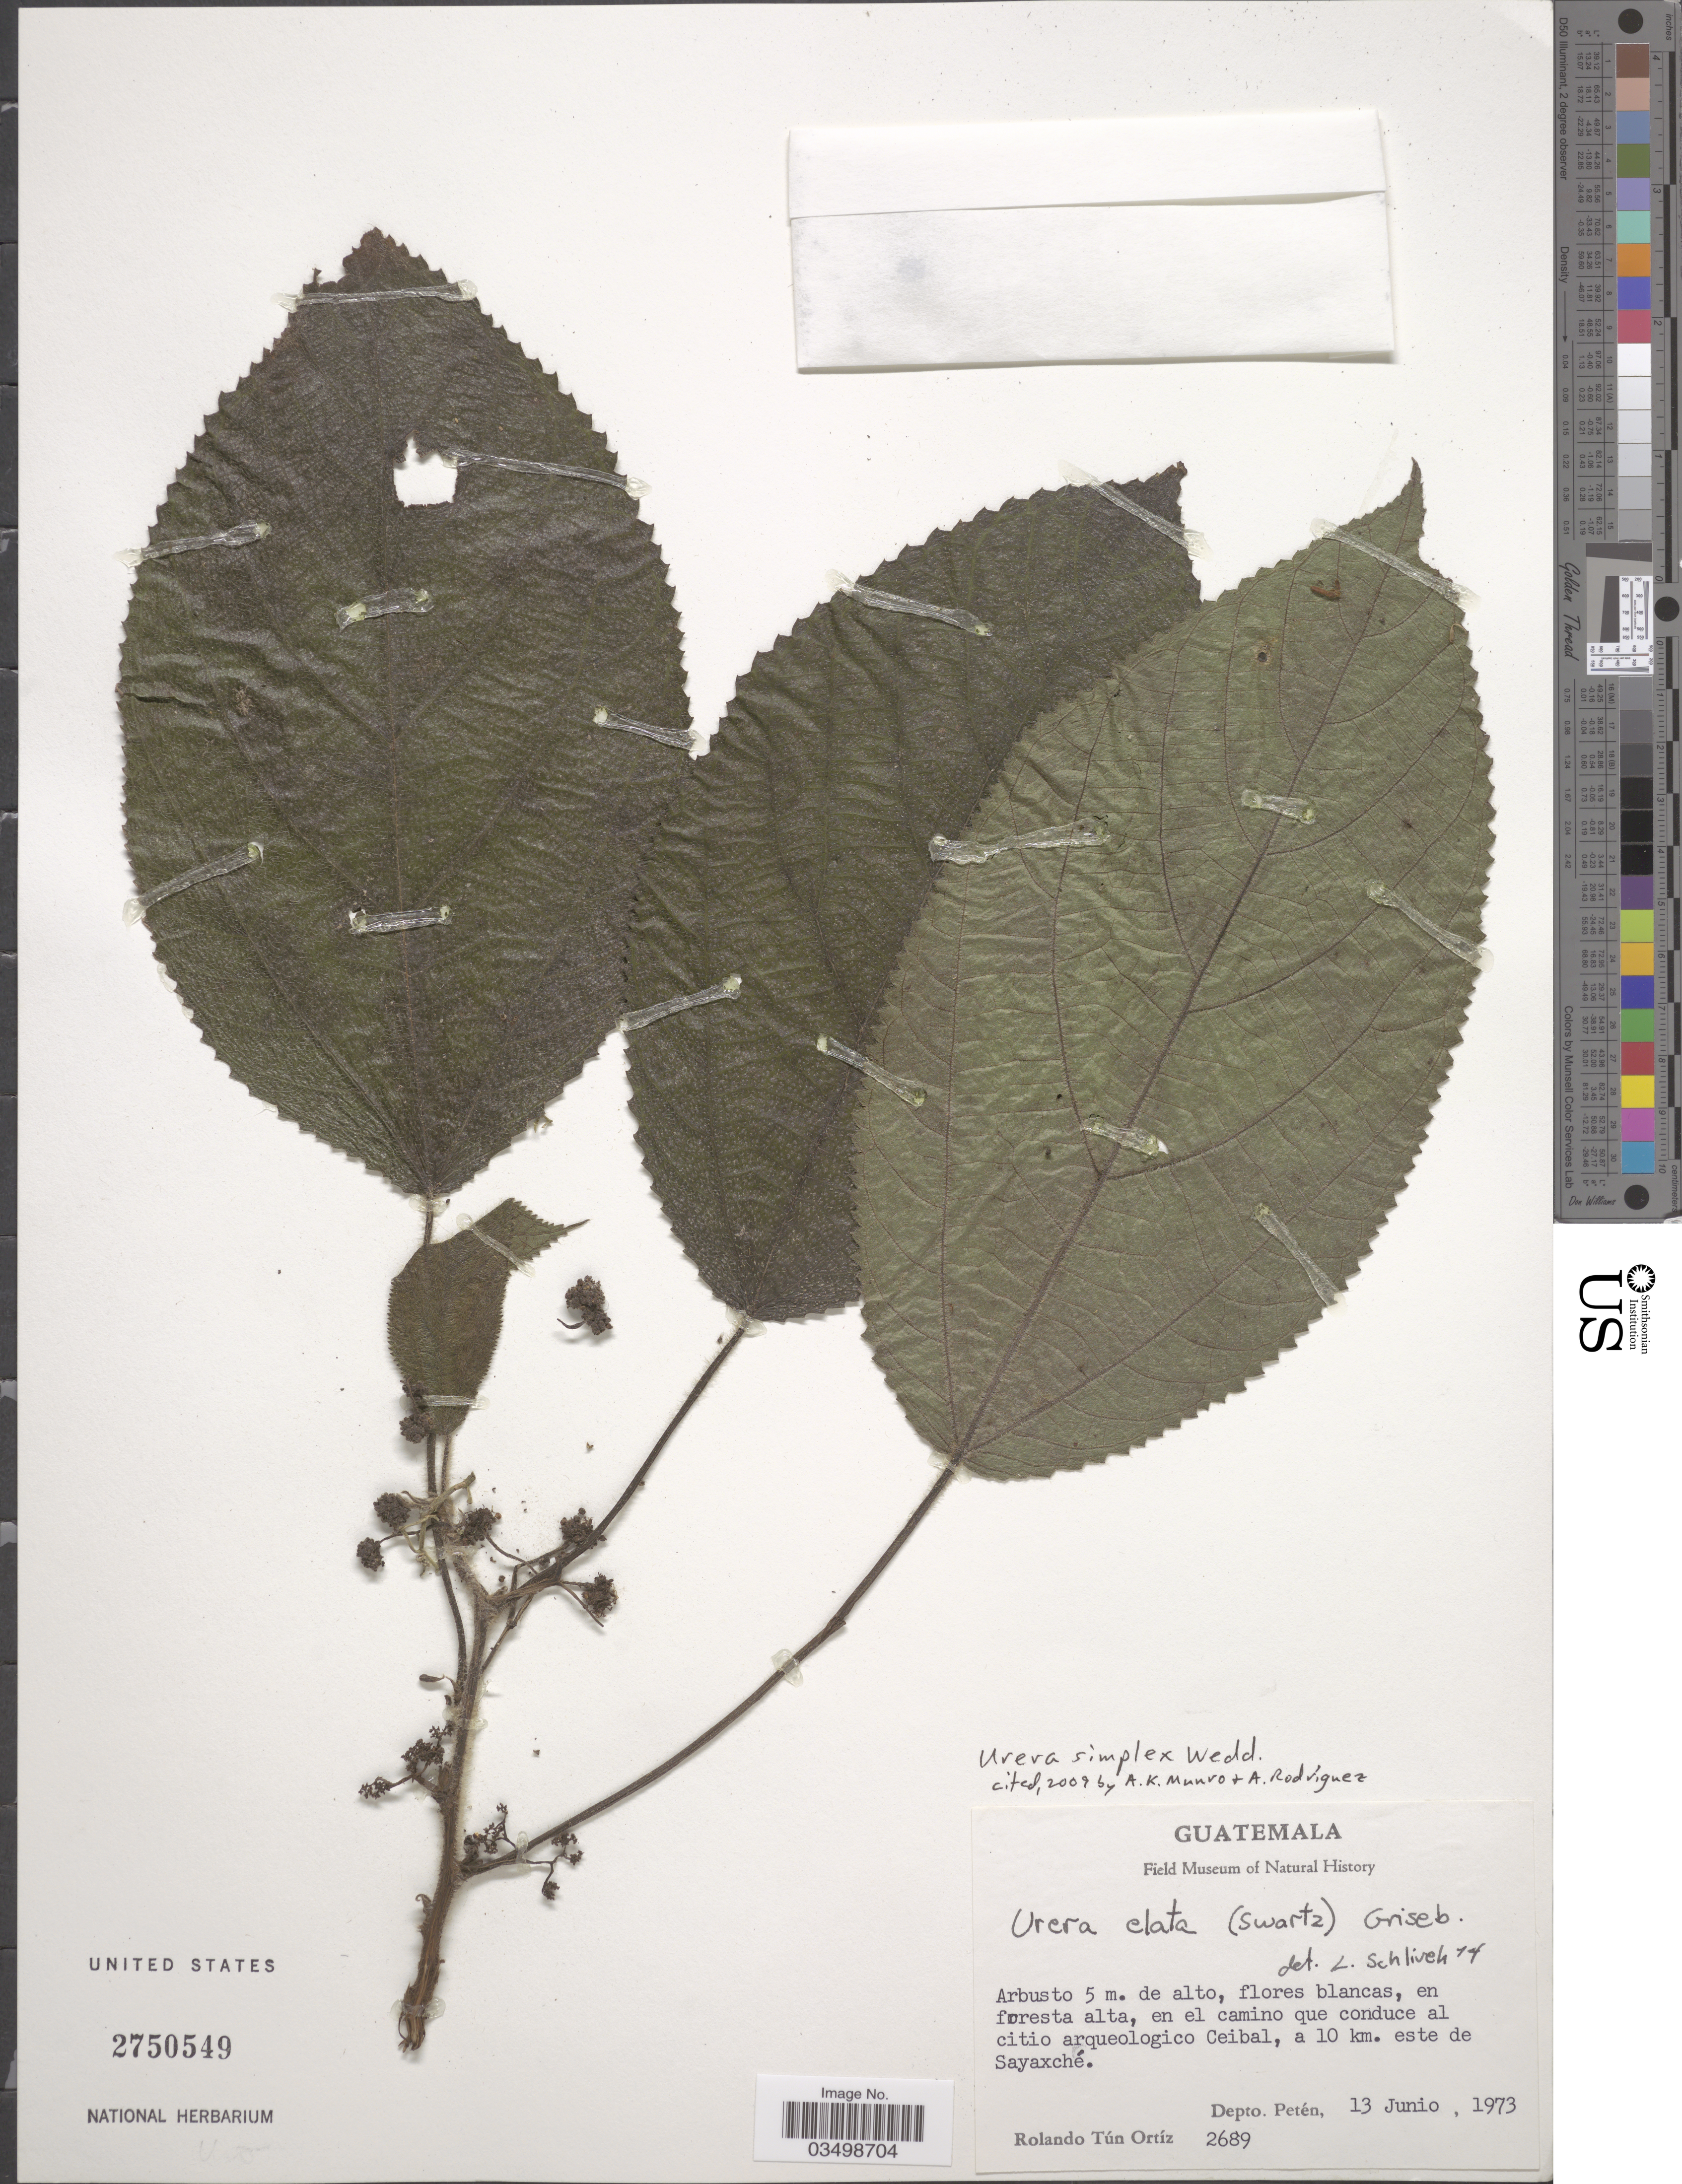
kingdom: Plantae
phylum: Tracheophyta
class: Magnoliopsida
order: Rosales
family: Urticaceae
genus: Urera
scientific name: Urera simplex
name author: Wedd.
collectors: R. T. Ortíz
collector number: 2689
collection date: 1973-06-13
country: Guatemala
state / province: El Peten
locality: En el camino que conduce al citio arqueologico Ceibal, a 10 km. este de Sayaxché. Depto. Petén.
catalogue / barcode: US 2750549